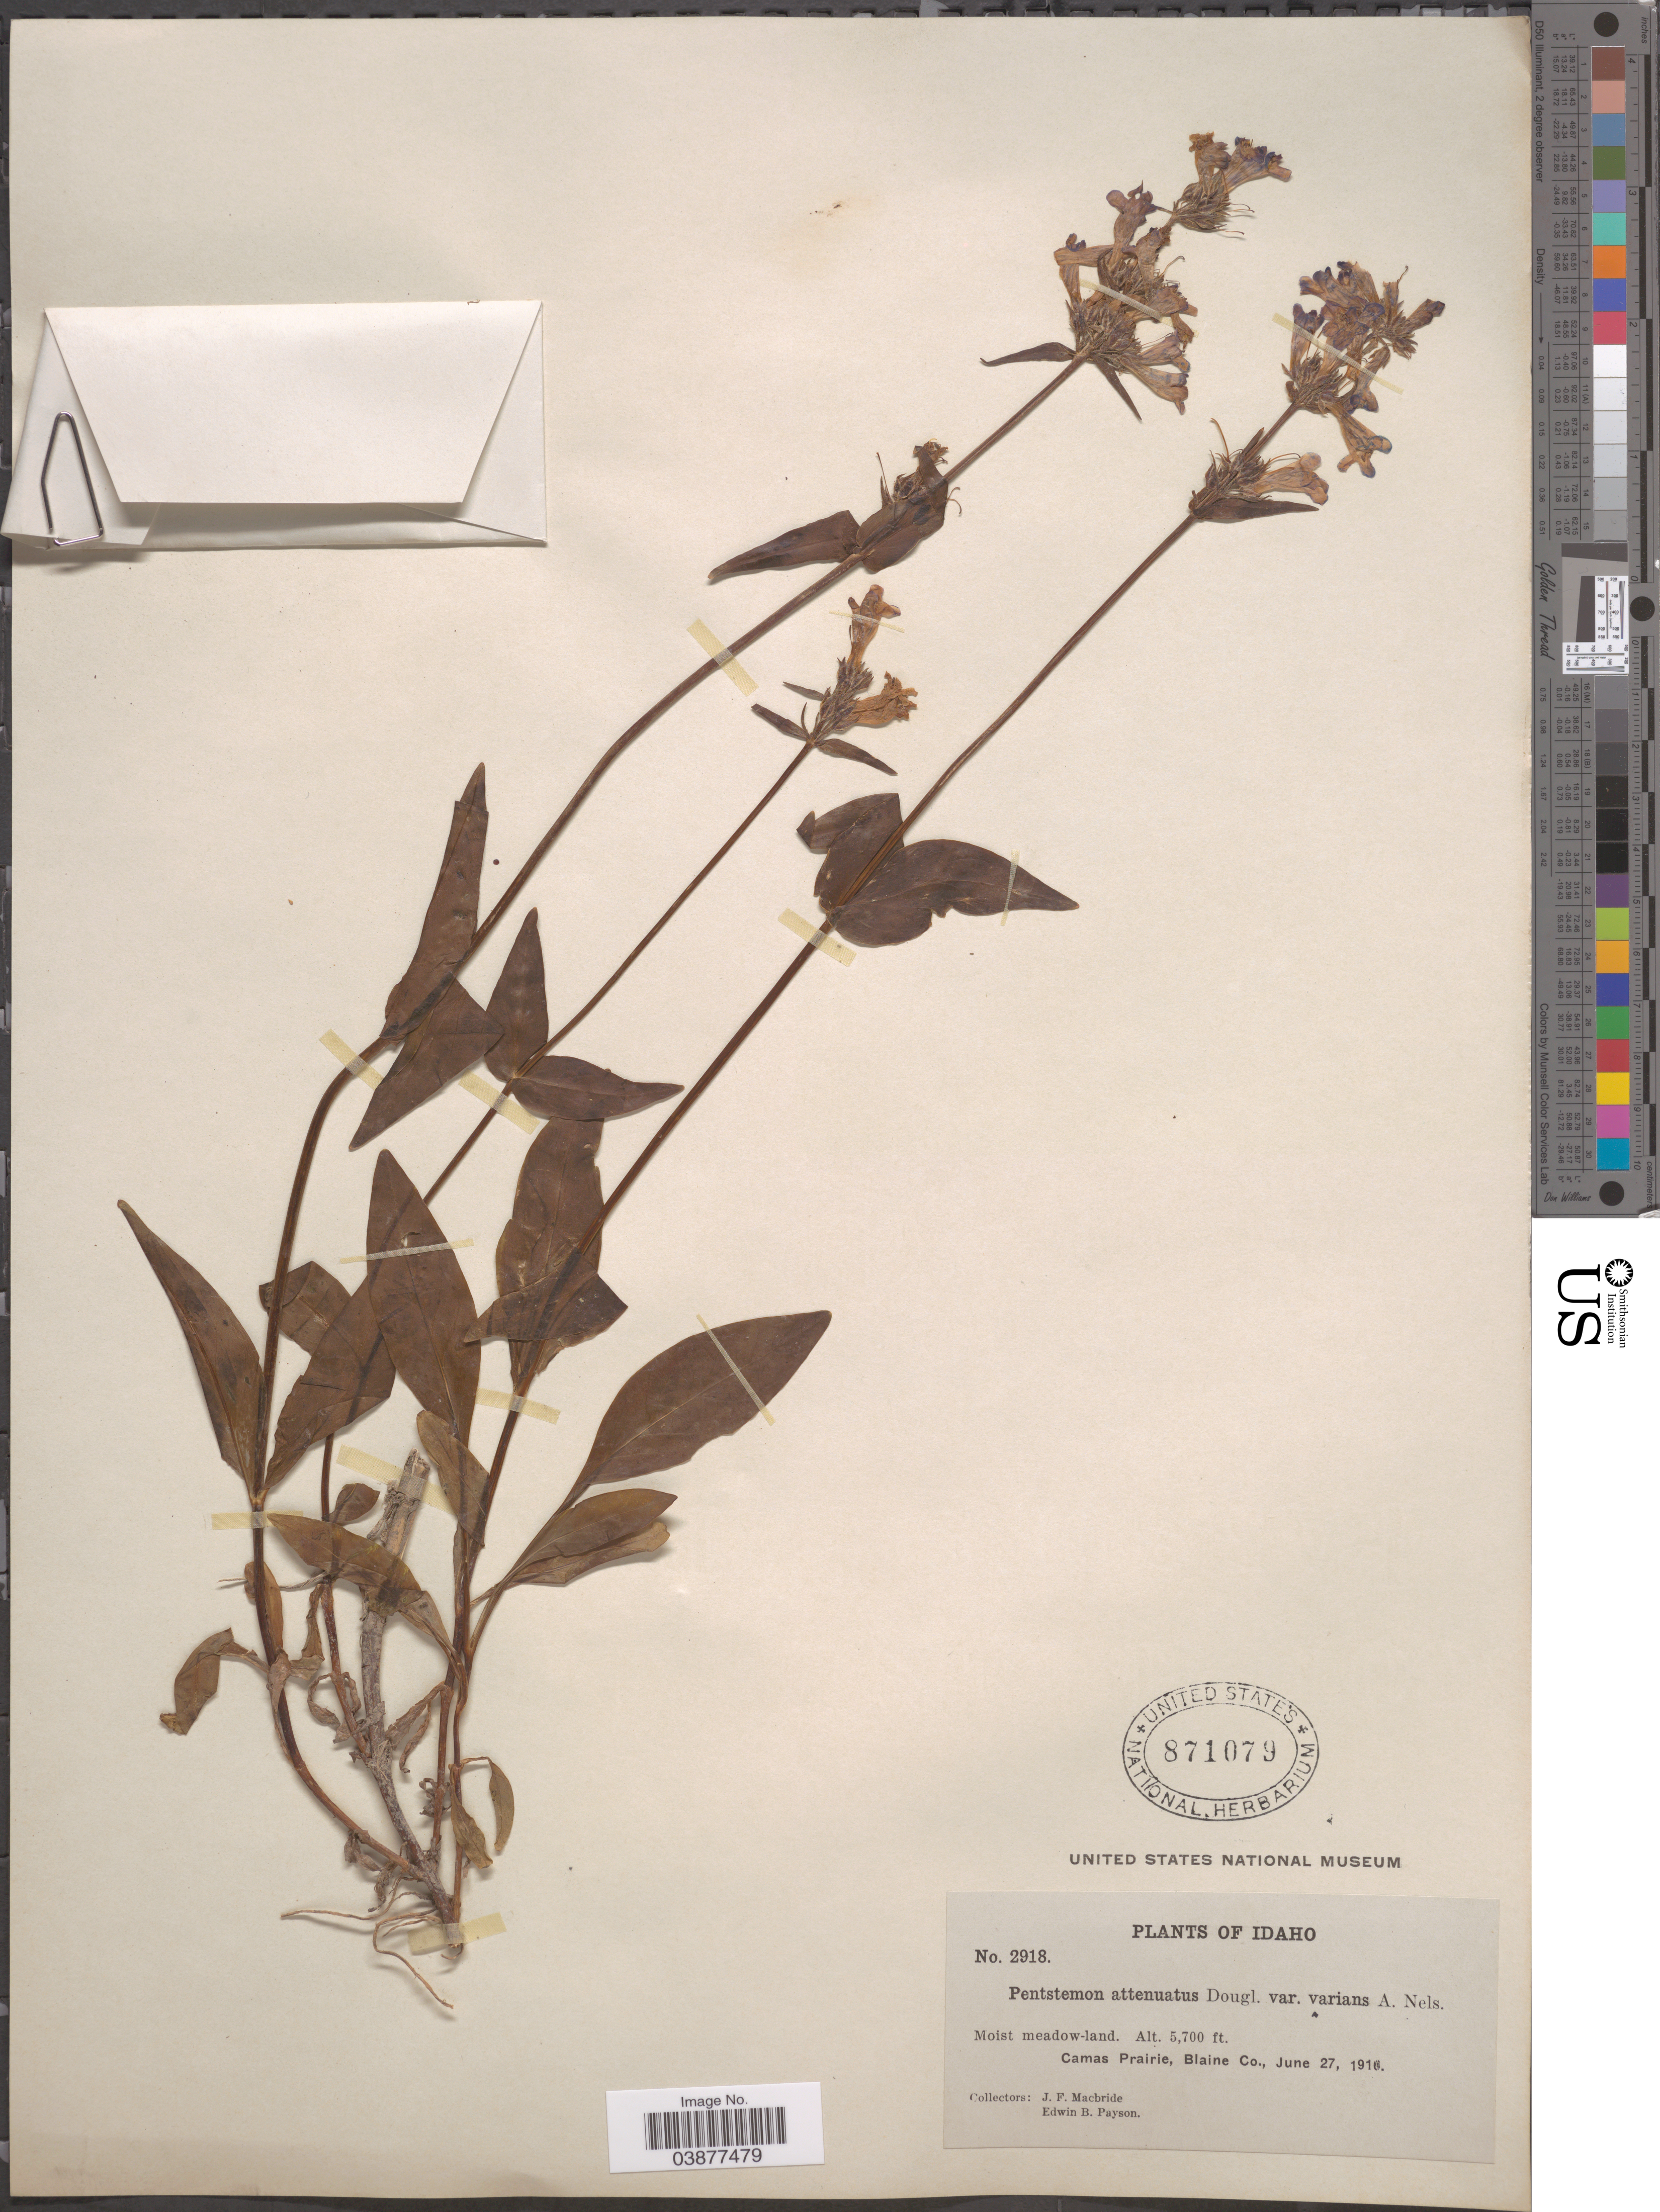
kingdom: Plantae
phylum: Tracheophyta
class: Magnoliopsida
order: Lamiales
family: Plantaginaceae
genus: Penstemon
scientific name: Penstemon pseudoprocerus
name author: Rydb.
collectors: J. F. Macbride & E. B. Payson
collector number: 2918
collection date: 1916-06-27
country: United States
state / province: Idaho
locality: Camas Prairie, Blaine Co.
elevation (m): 1737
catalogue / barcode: US 871079